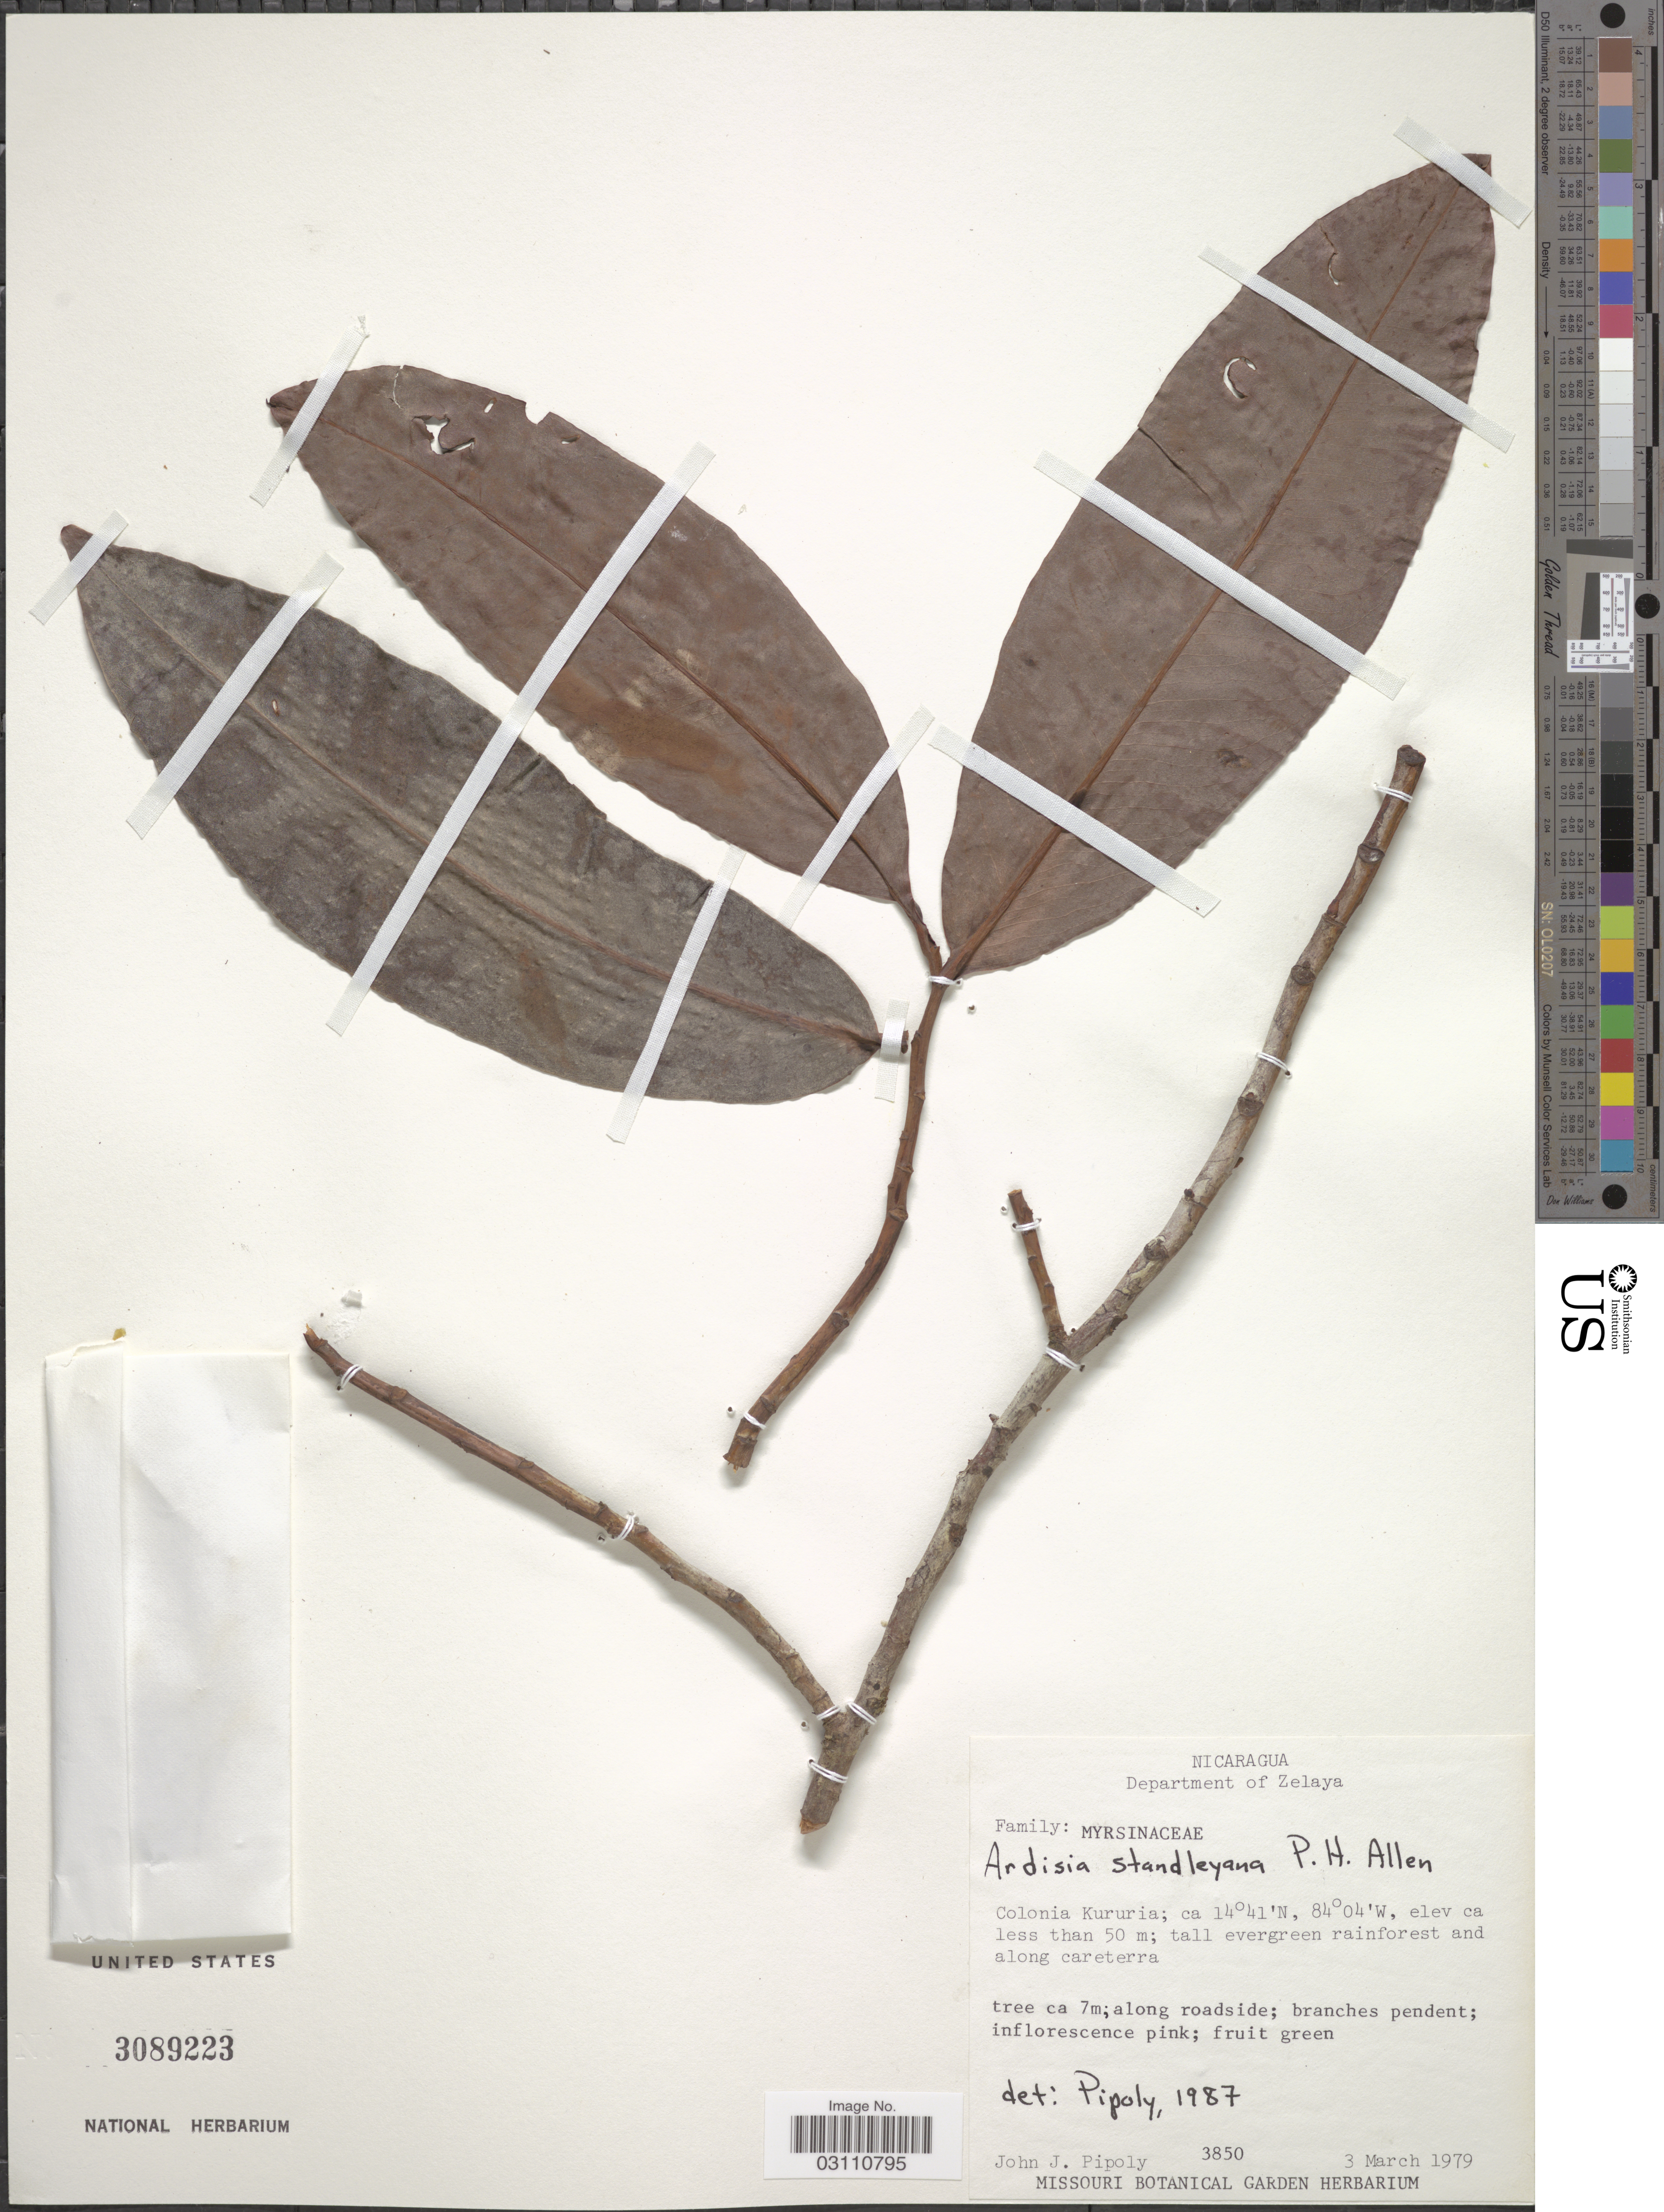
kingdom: Plantae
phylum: Tracheophyta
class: Magnoliopsida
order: Ericales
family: Primulaceae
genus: Ardisia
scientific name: Ardisia standleyana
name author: P.H. Allen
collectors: J. J. Pipoly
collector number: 3850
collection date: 1979-03-03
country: Nicaragua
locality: Department of Zelaya. Colonia Kururia.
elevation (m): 50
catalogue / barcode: US 3089223